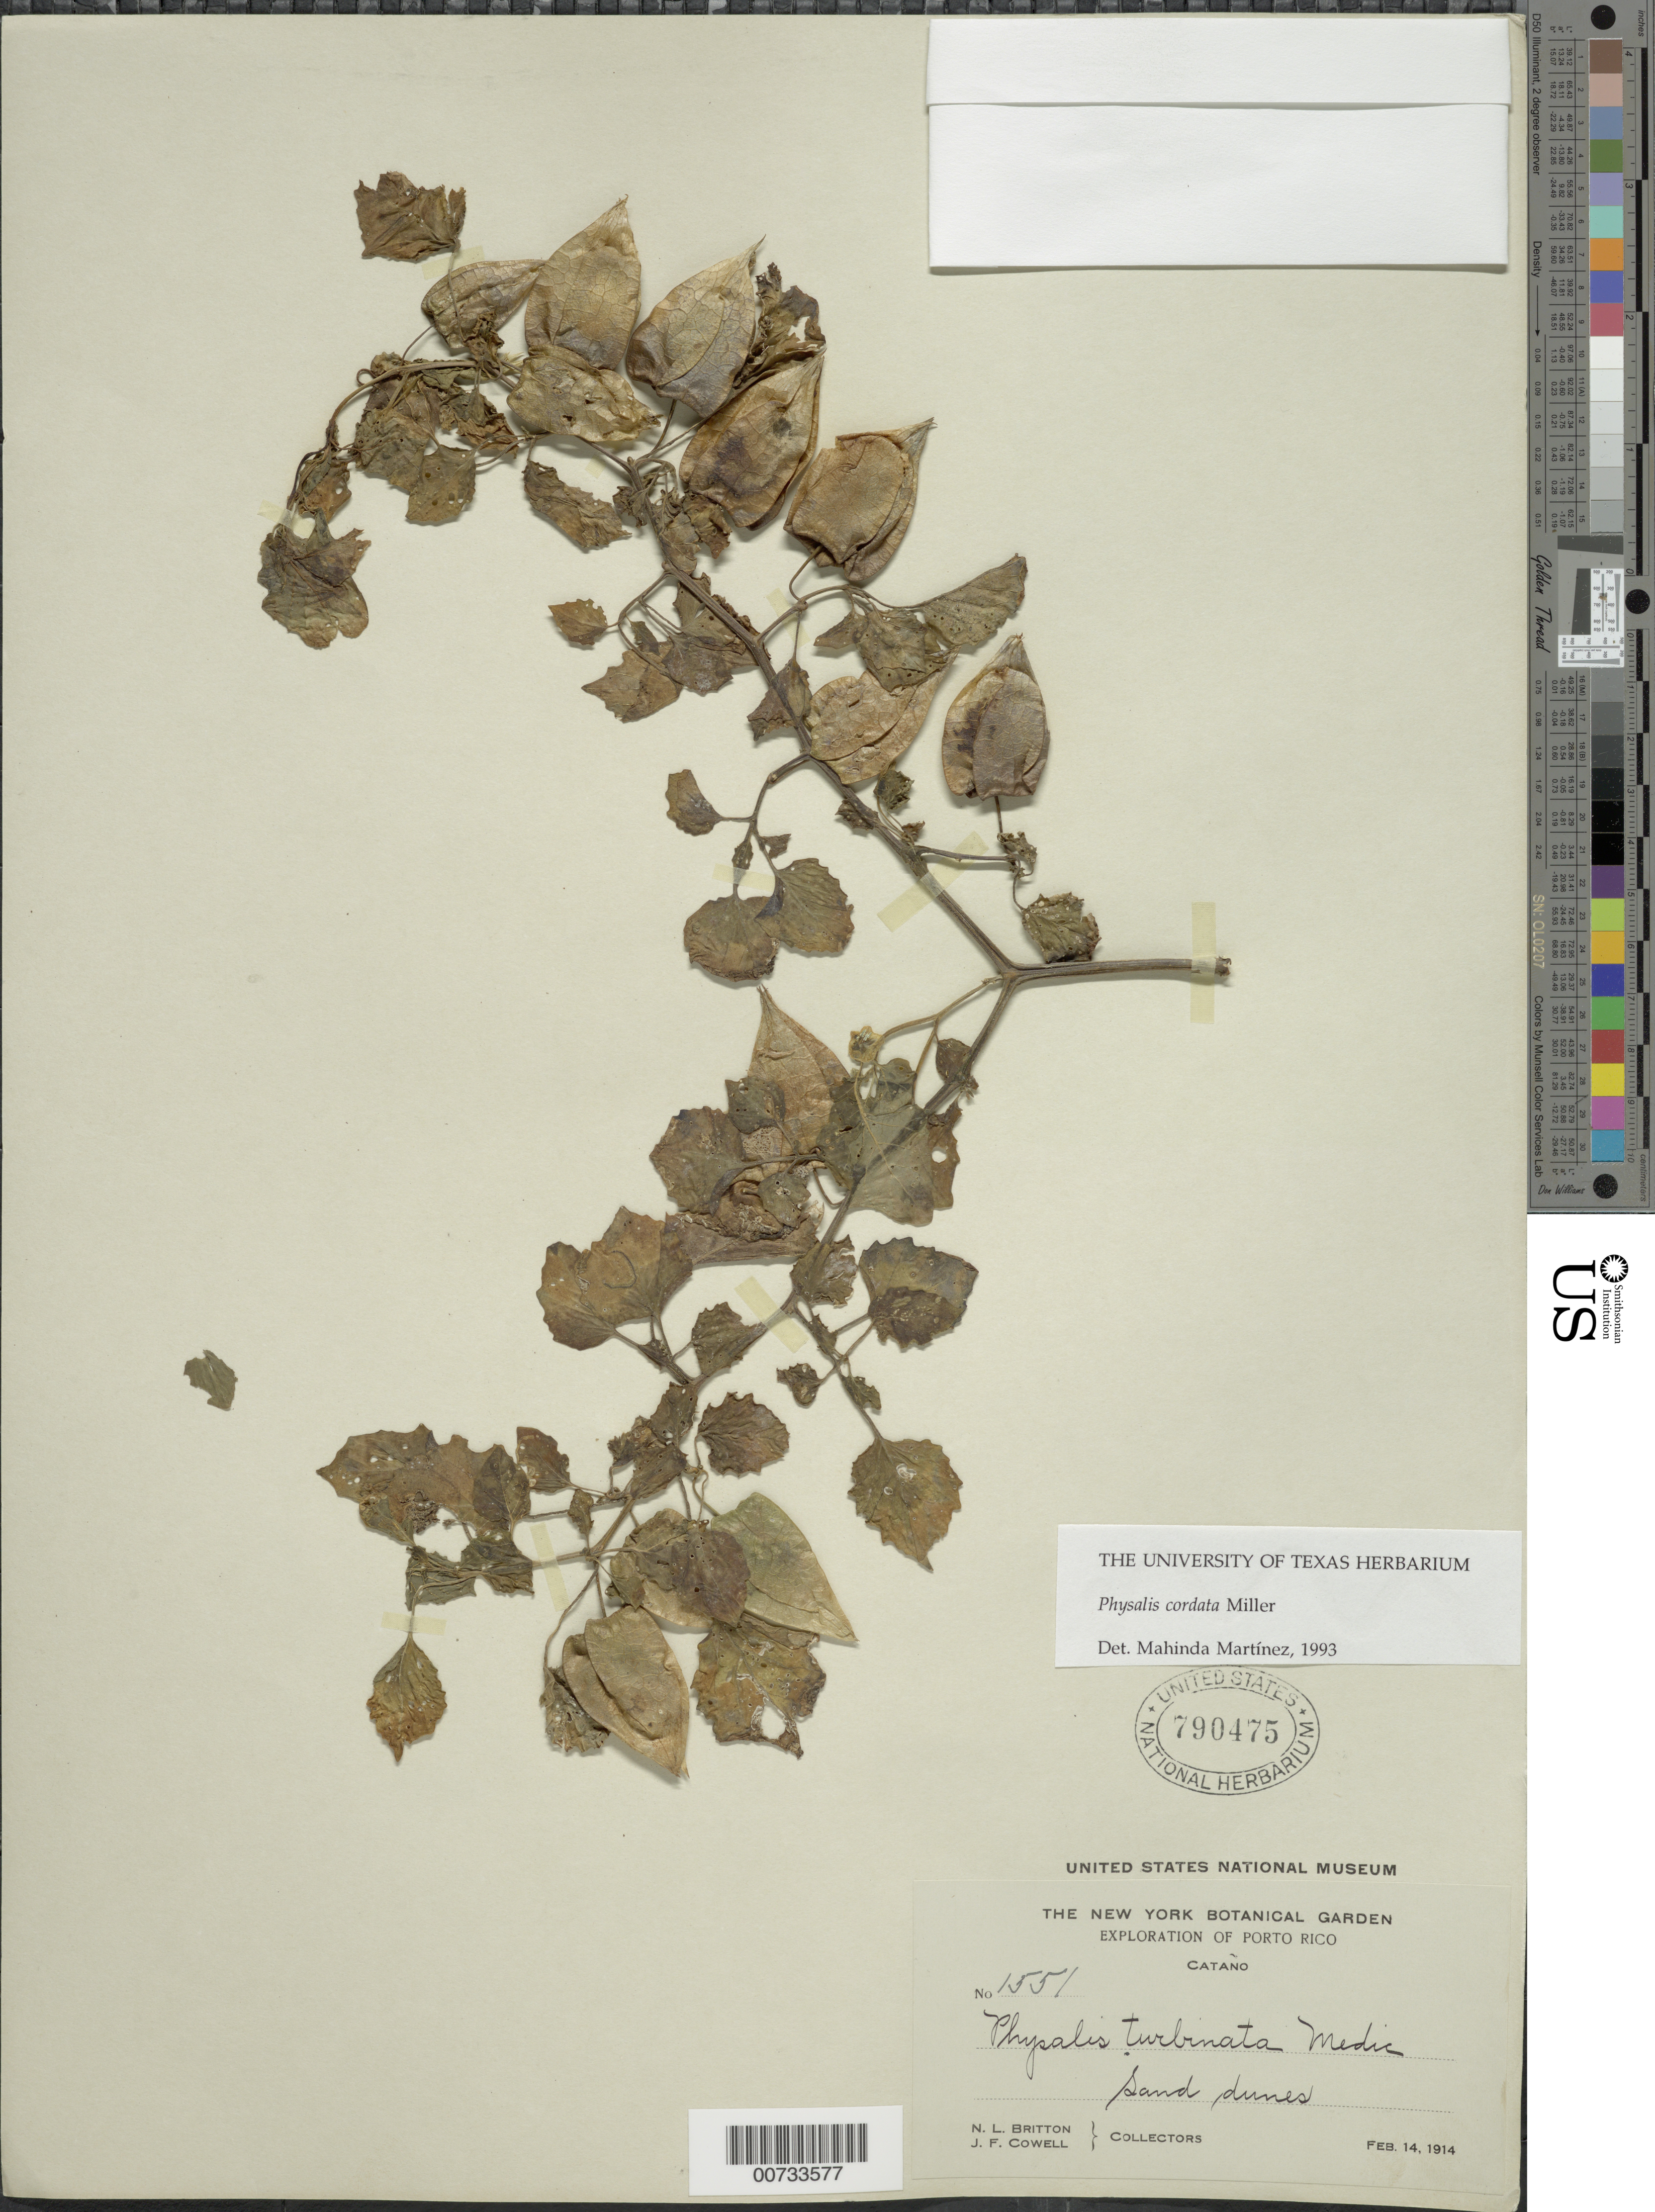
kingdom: Plantae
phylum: Tracheophyta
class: Magnoliopsida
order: Solanales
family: Solanaceae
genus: Physalis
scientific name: Physalis cordata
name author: Mill.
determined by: Martinez, M.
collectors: N. Britton & J. F. Cowell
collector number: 1551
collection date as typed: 14 Feb 1914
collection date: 1914-02-14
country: Puerto Rico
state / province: Cataño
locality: Cataño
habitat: Sand dunes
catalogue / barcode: US 790475